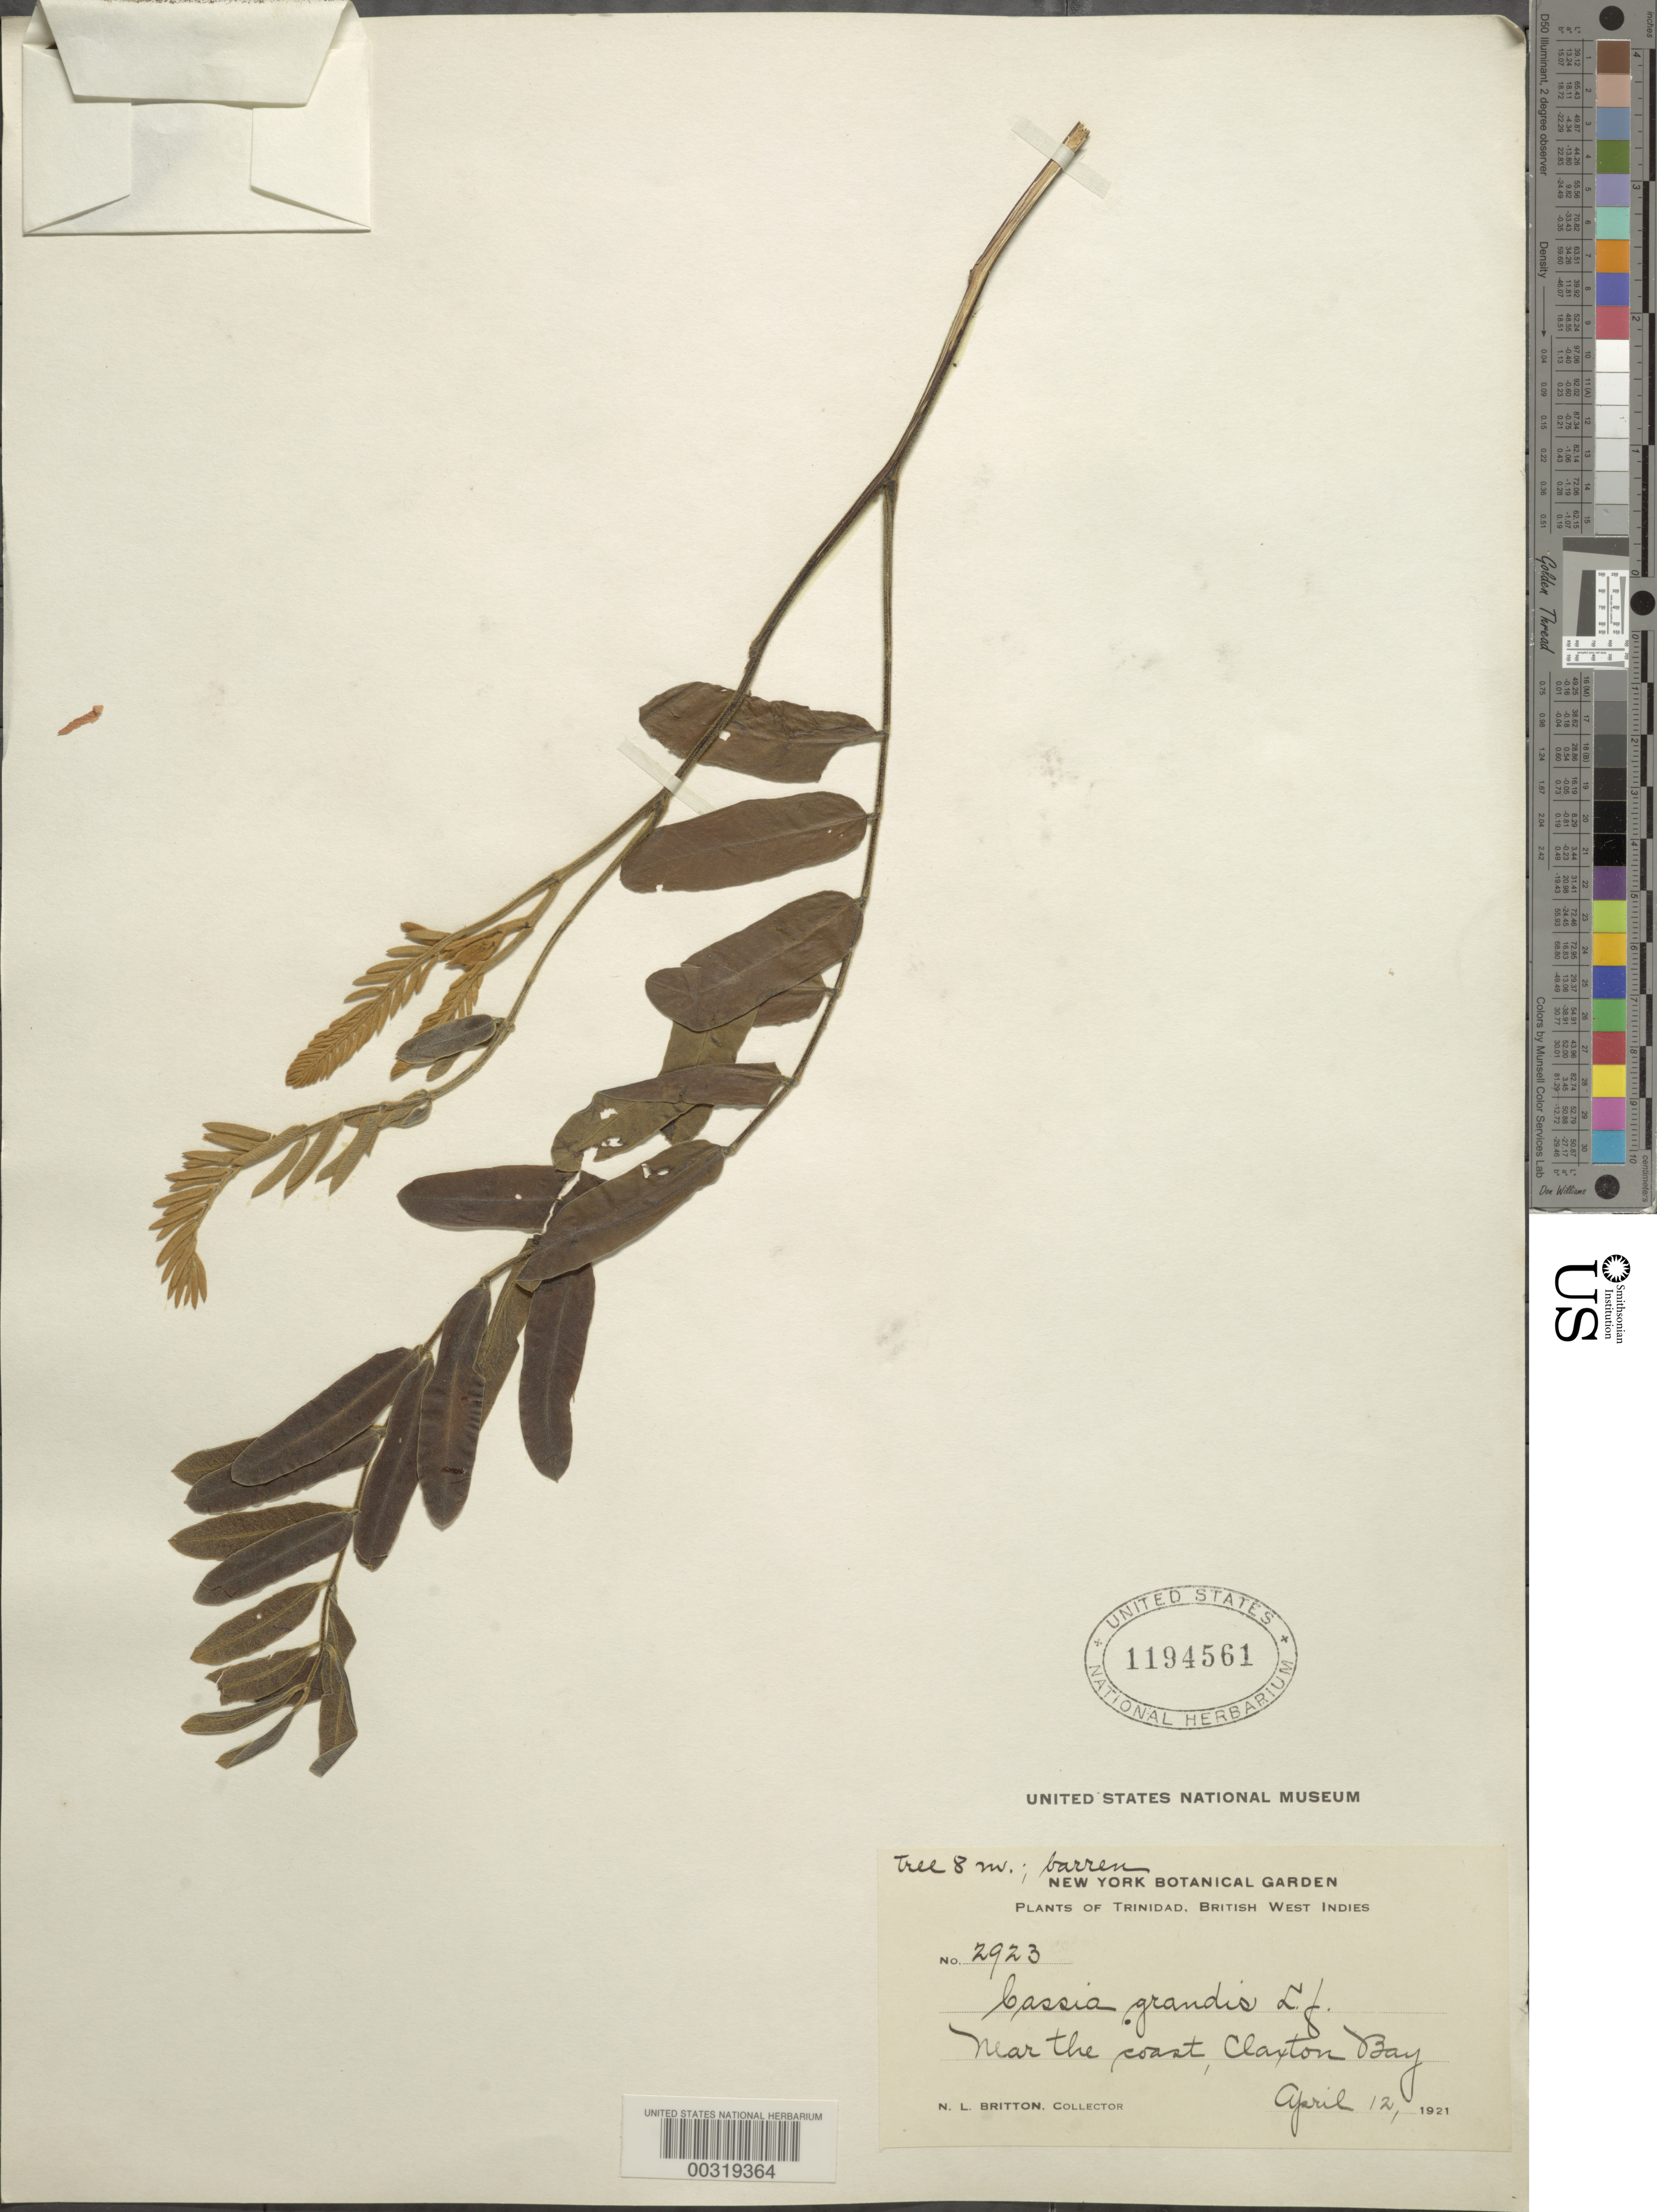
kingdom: Plantae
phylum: Tracheophyta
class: Magnoliopsida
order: Fabales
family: Fabaceae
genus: Cassia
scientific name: Cassia grandis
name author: L. f.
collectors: N. Britton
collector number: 2923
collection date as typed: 12 Apr 1921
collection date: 1921-04-12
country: Trinidad and Tobago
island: Trinidad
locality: Claxton bay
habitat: Near the coast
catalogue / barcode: US 1194561